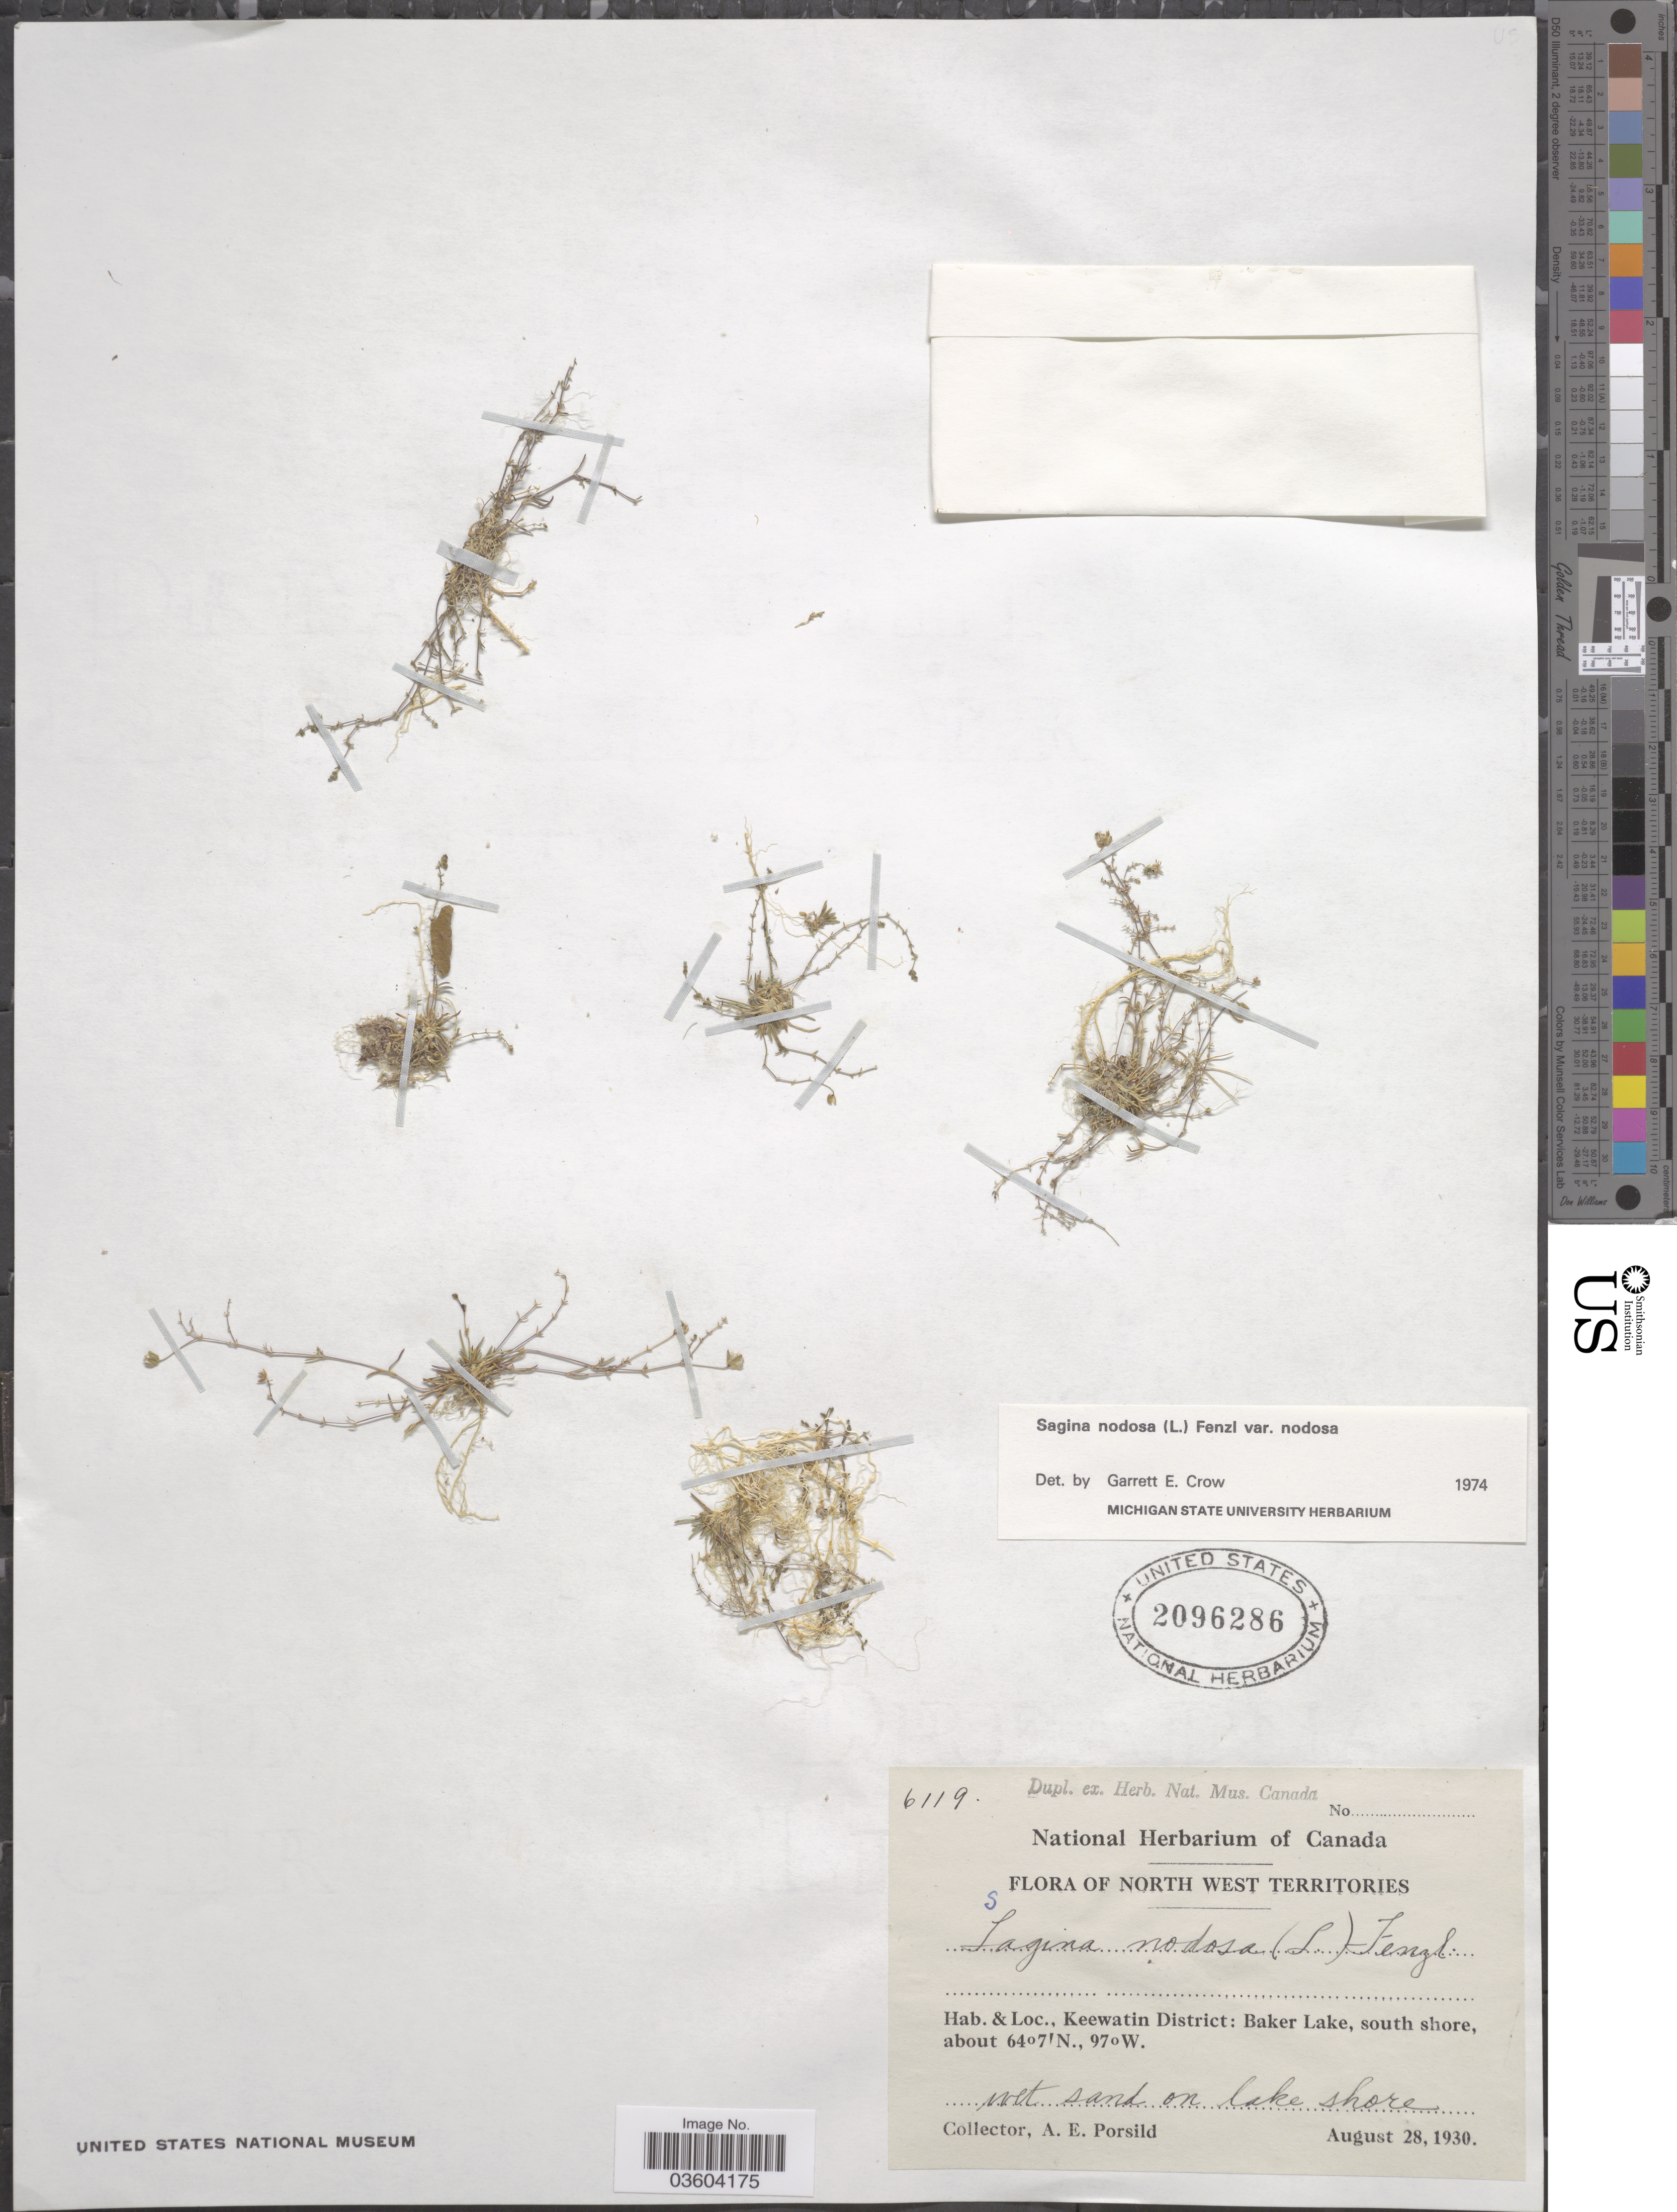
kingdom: Plantae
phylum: Tracheophyta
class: Magnoliopsida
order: Caryophyllales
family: Caryophyllaceae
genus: Sagina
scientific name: Sagina nodosa var. nodosa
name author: (L.) Fenzl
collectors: A. E. Porsild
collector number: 6119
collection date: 1930-08-28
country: Canada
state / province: Northwest Territories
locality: Keewatin District: Baker Lake, south shore.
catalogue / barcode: US 2096286